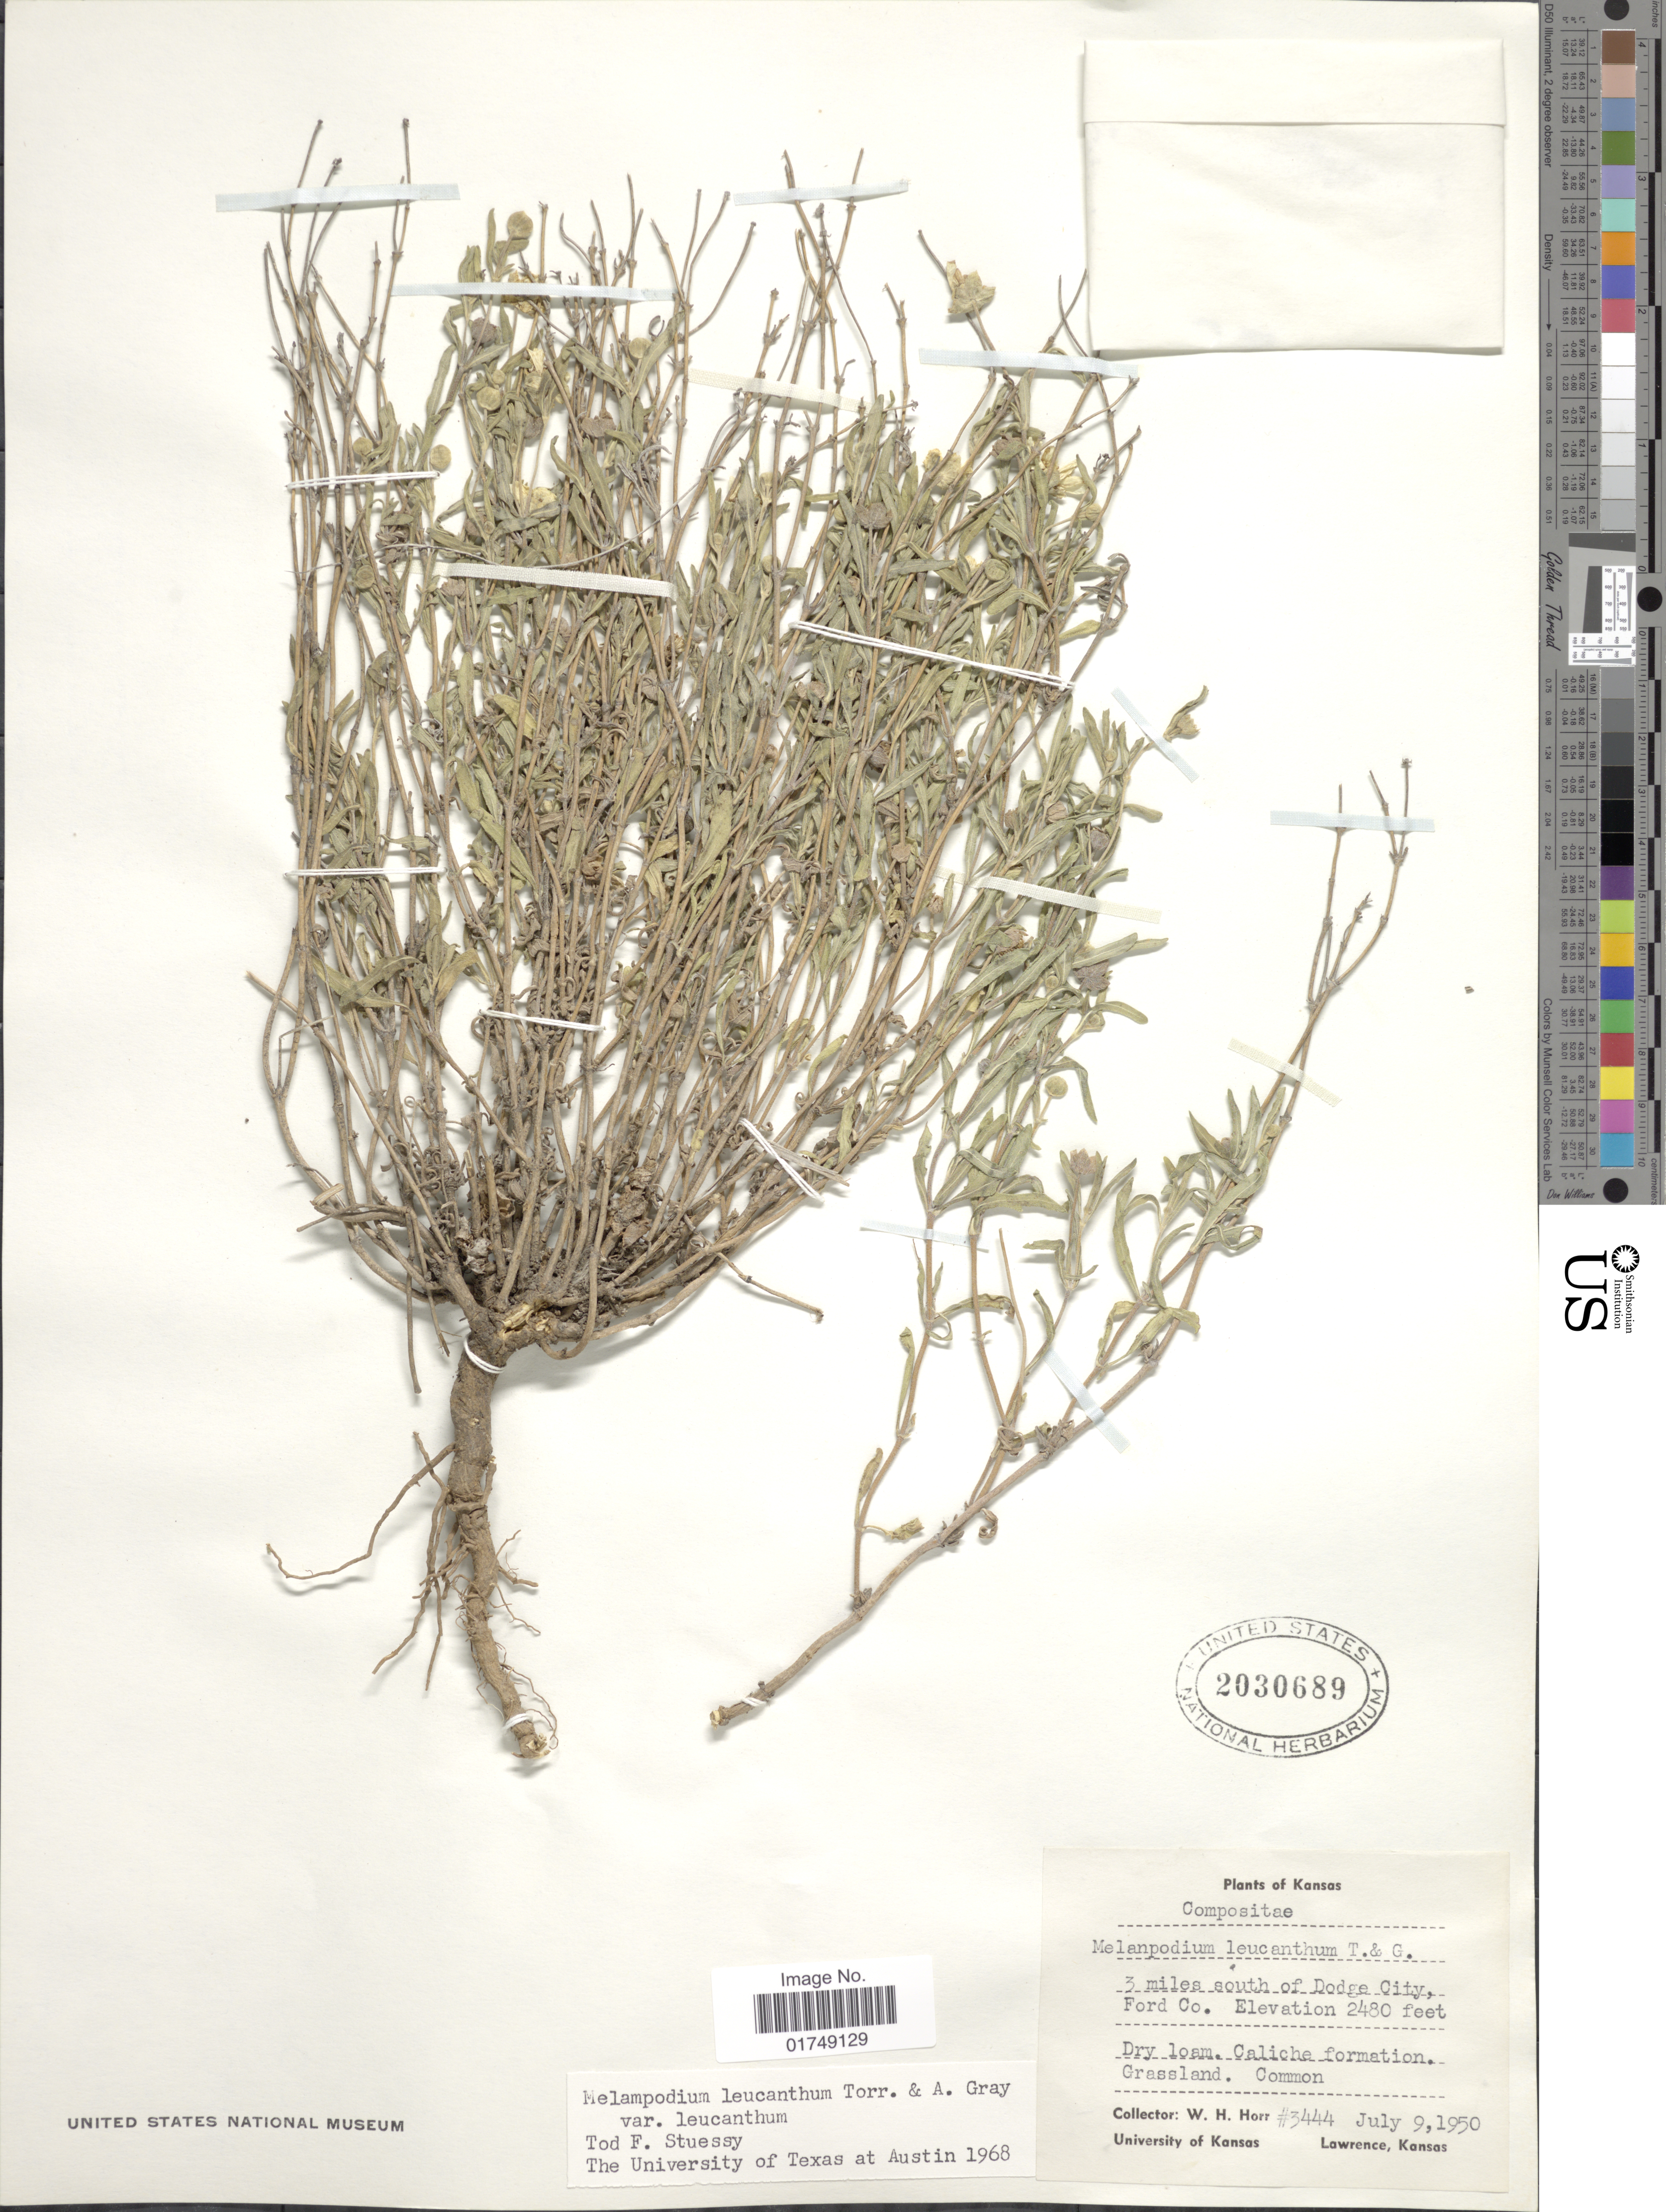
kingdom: Plantae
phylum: Tracheophyta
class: Magnoliopsida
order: Asterales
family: Asteraceae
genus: Melampodium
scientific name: Melampodium leucanthum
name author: Torr. & A. Gray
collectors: W. H. Horr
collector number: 3444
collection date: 1950-07-09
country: United States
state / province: Kansas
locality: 3 miles south of Dodge City, Ford Co.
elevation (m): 756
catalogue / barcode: US 2030689